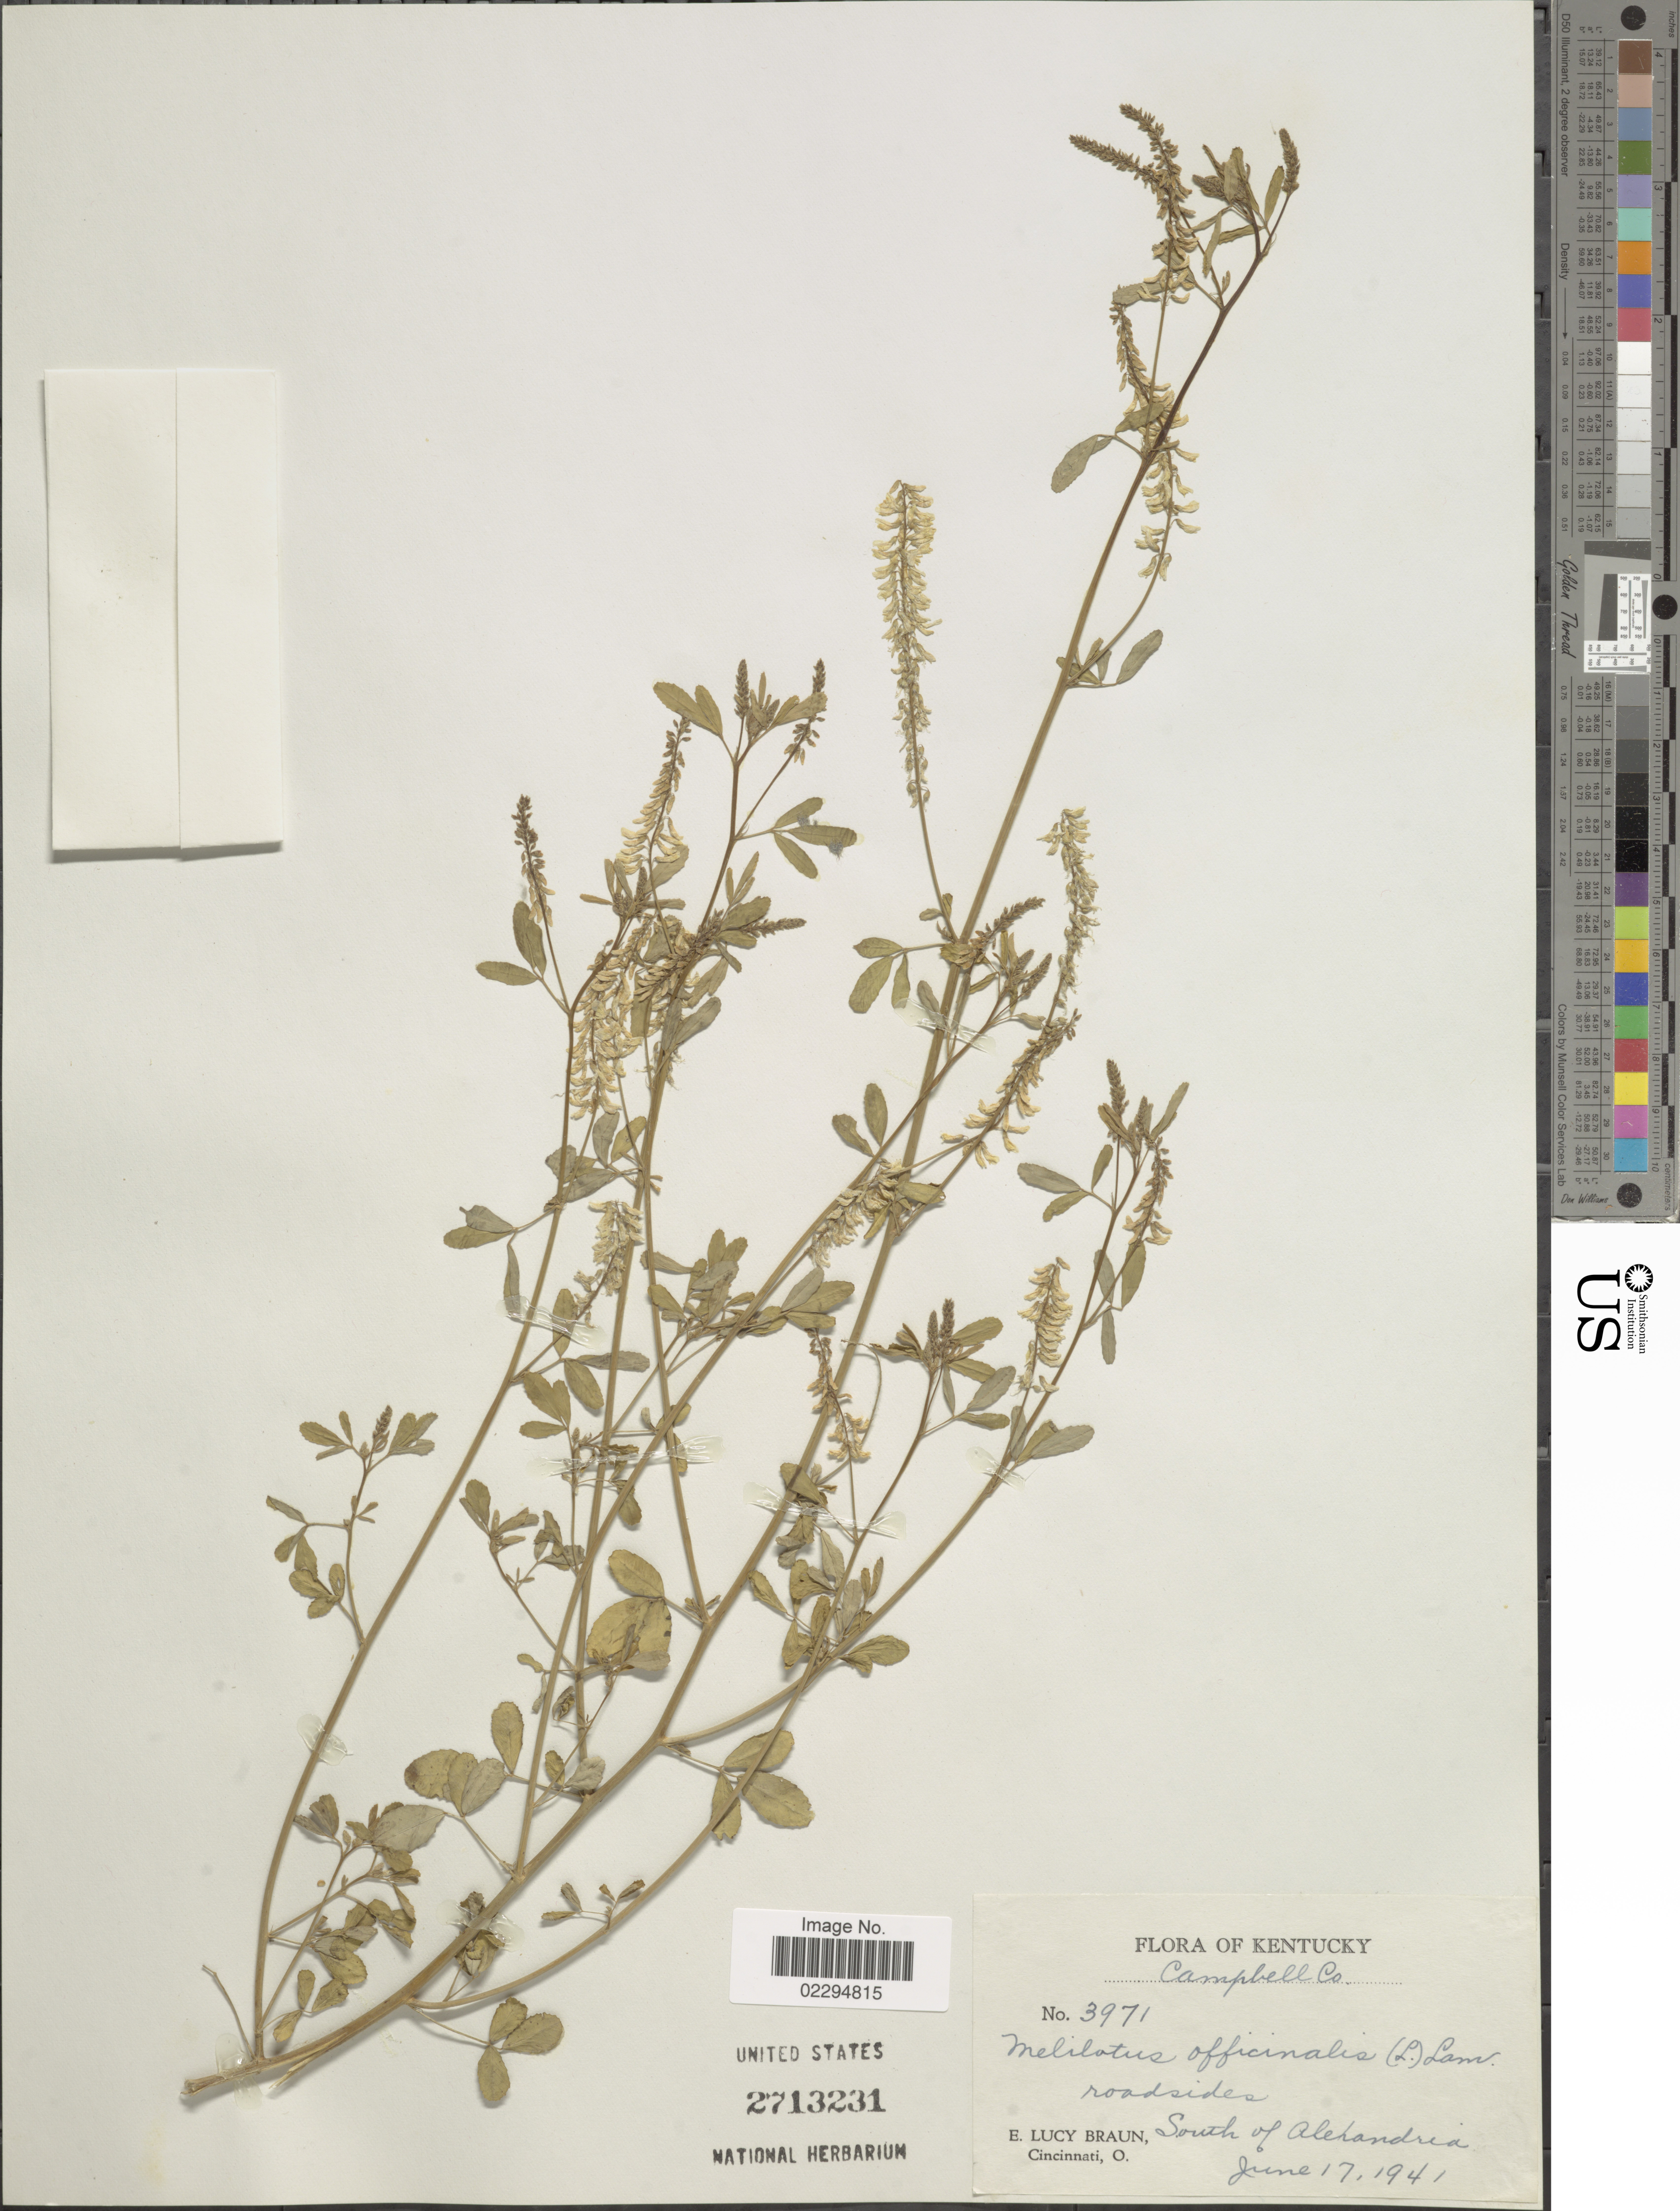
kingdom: Plantae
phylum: Tracheophyta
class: Magnoliopsida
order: Fabales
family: Fabaceae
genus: Melilotus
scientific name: Melilotus officinalis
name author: (L.) Lam.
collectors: E. L. Braun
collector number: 3971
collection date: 1941-06-17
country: United States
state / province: Kentucky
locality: Campbell Co, roadsides, South of Alehandria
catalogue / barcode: US 2713231